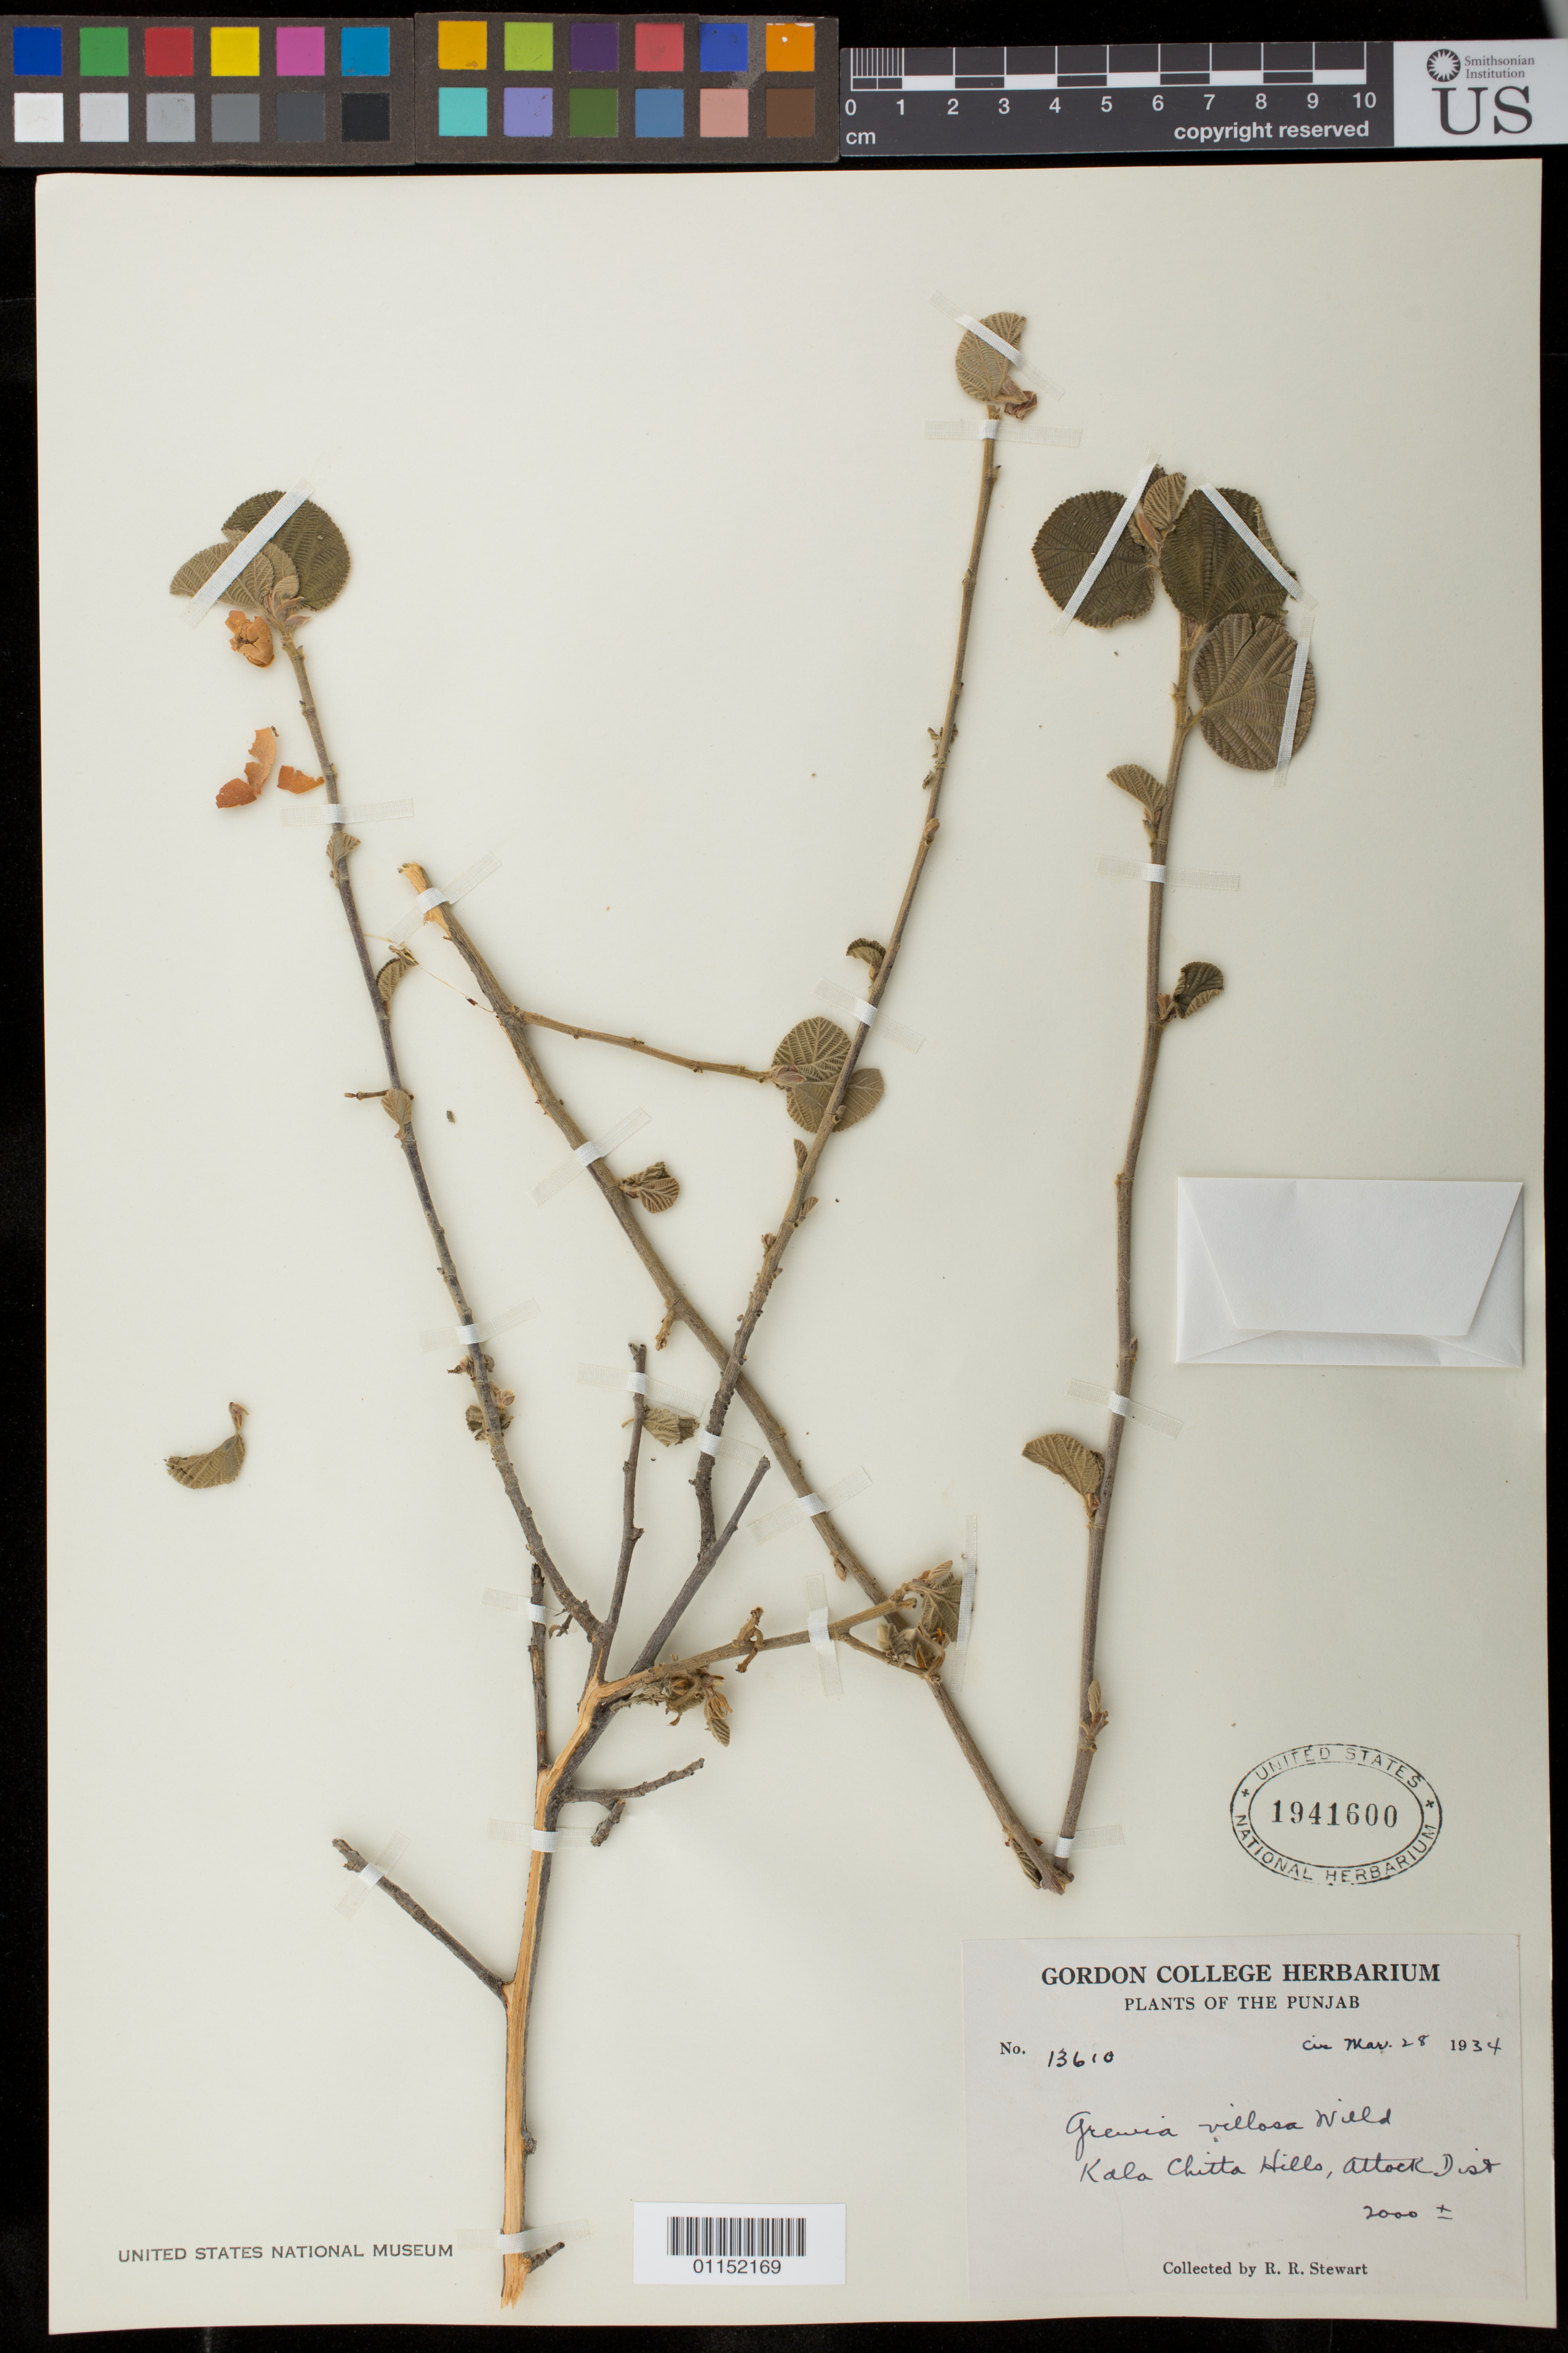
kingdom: Plantae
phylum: Tracheophyta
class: Magnoliopsida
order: Malvales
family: Malvaceae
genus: Grewia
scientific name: Grewia villosa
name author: Willd.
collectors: R. R. Stewart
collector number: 13610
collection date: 1934-11-28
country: Pakistan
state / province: Punjab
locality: The Punjab. Kala Chitta Hills, Attock Dist.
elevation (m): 610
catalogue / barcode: US 1941600